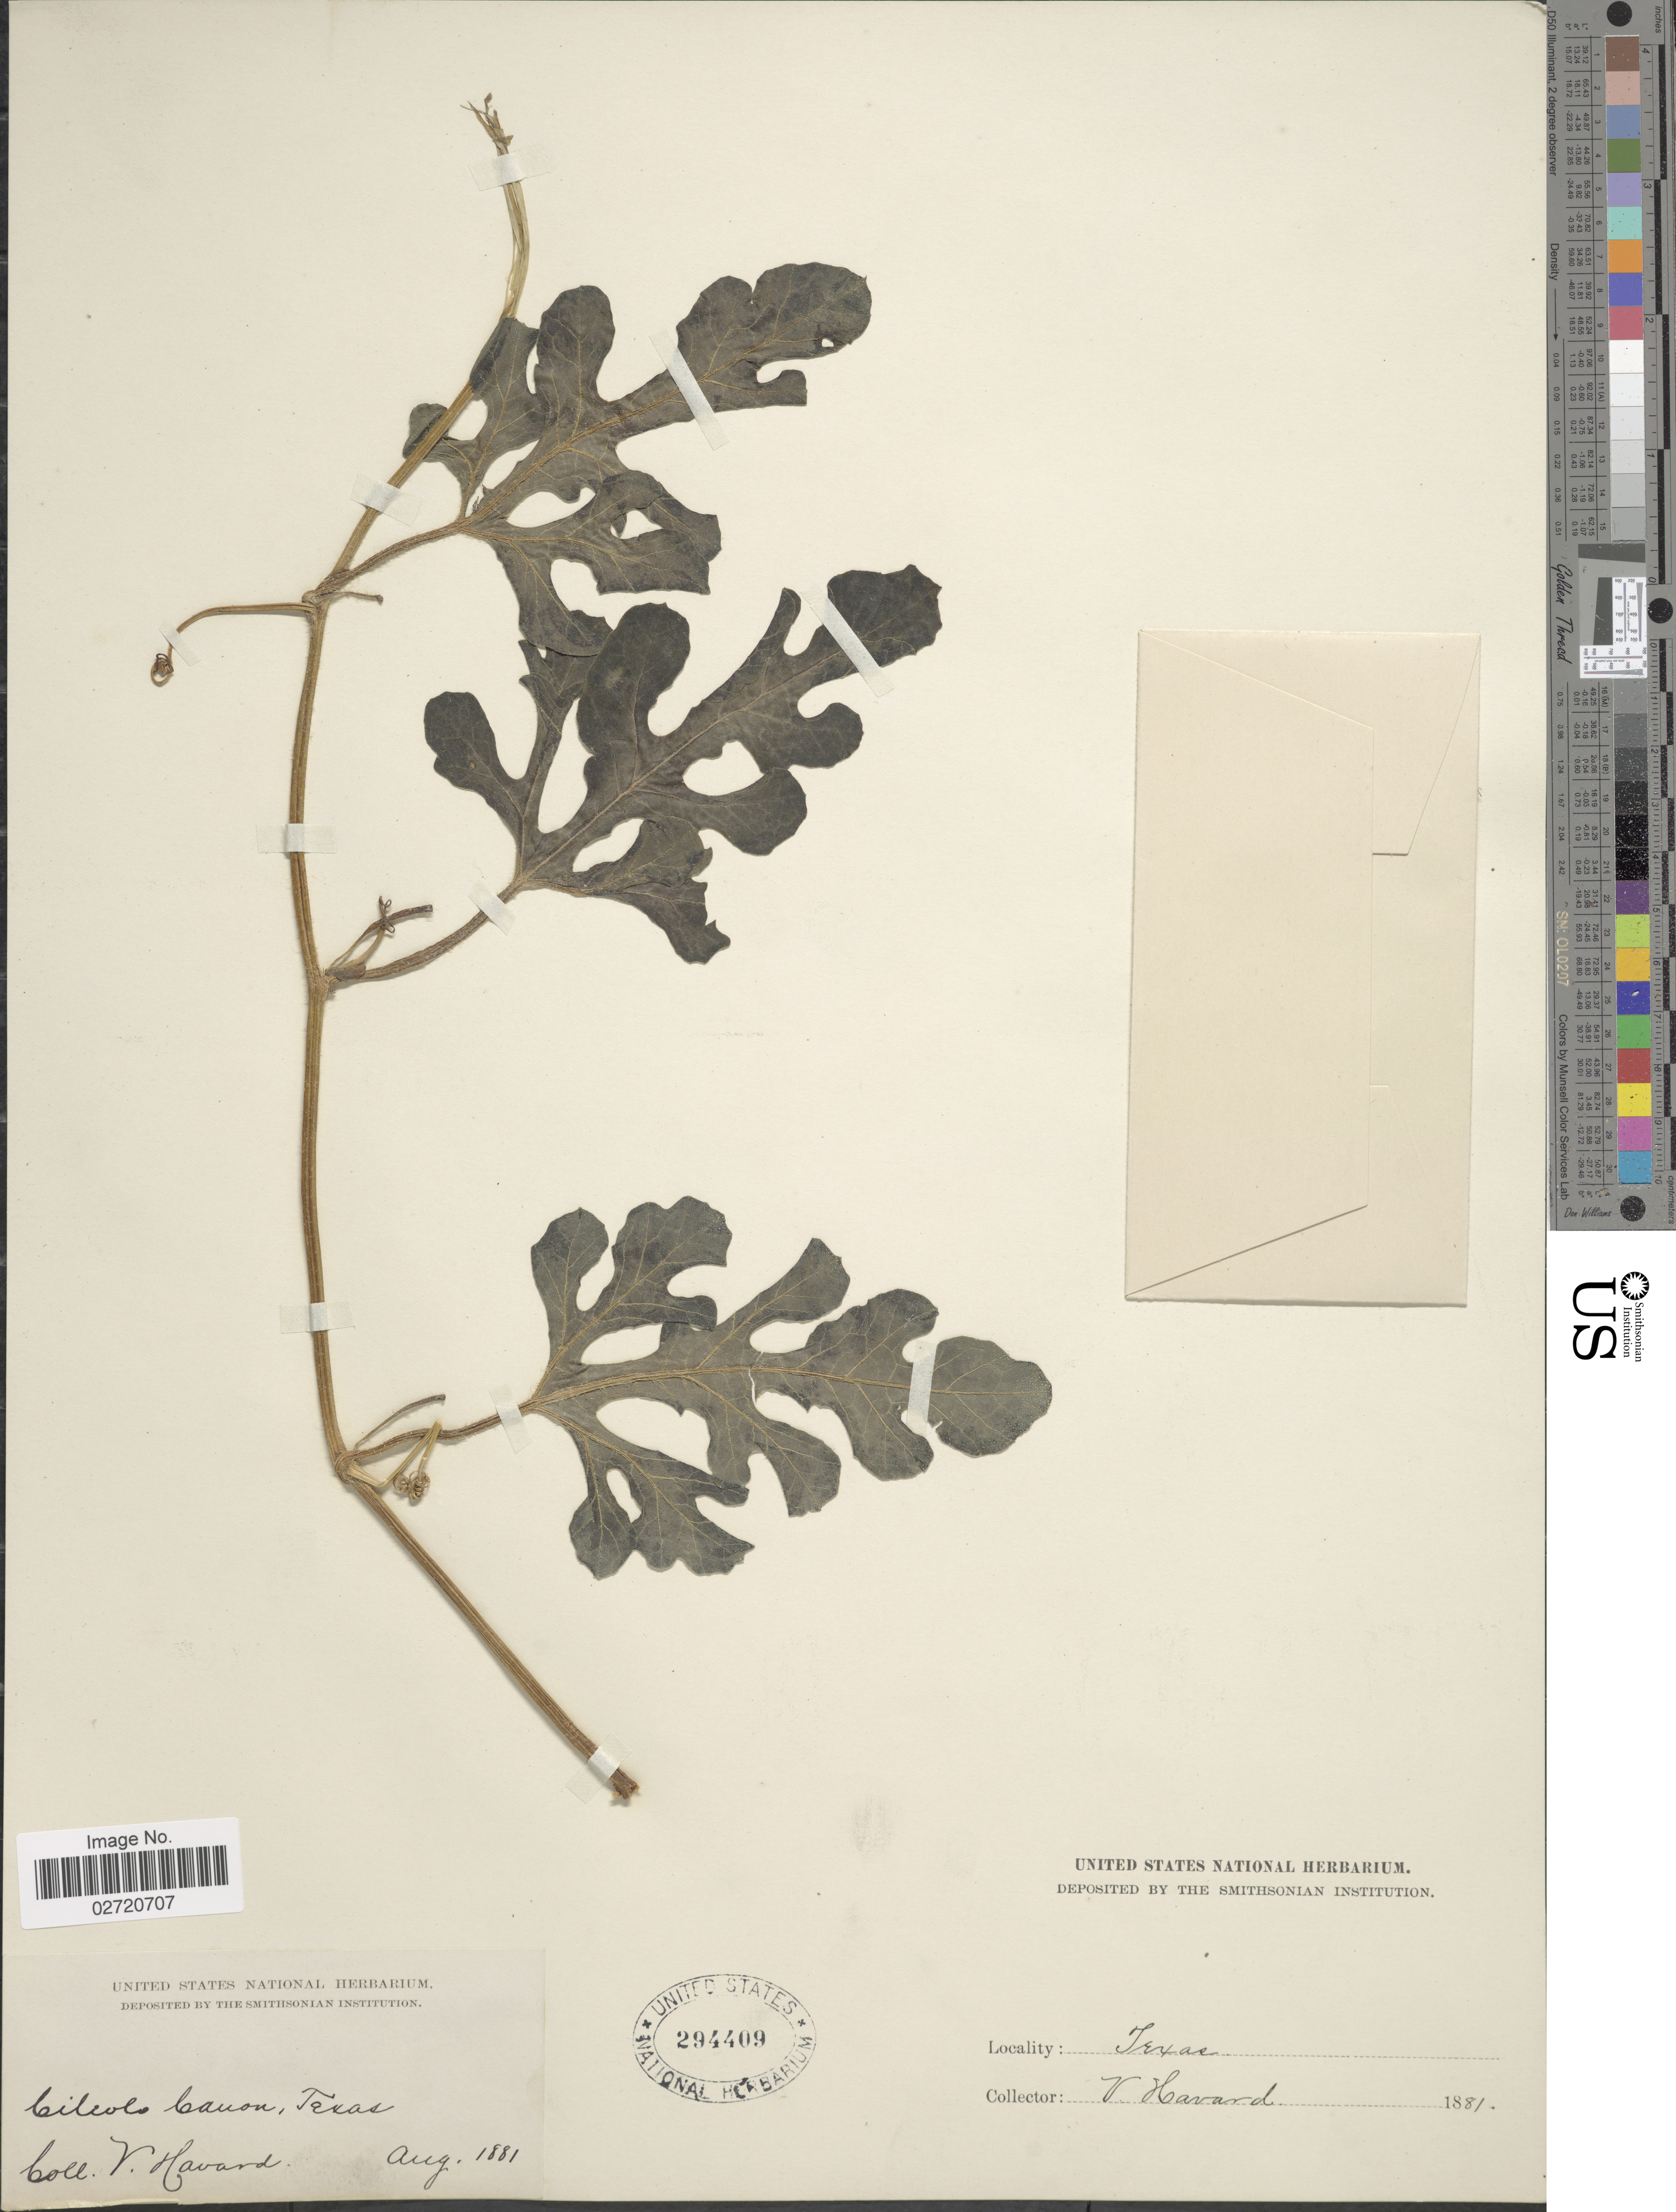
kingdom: Plantae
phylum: Tracheophyta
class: Magnoliopsida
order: Cucurbitales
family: Cucurbitaceae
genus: Citrullus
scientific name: Citrullus lanatus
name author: (Thunb.) Matsum. & Nakai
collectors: V. Harvard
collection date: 1881-08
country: United States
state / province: Texas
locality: Cilcolo Canon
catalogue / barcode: US 294409